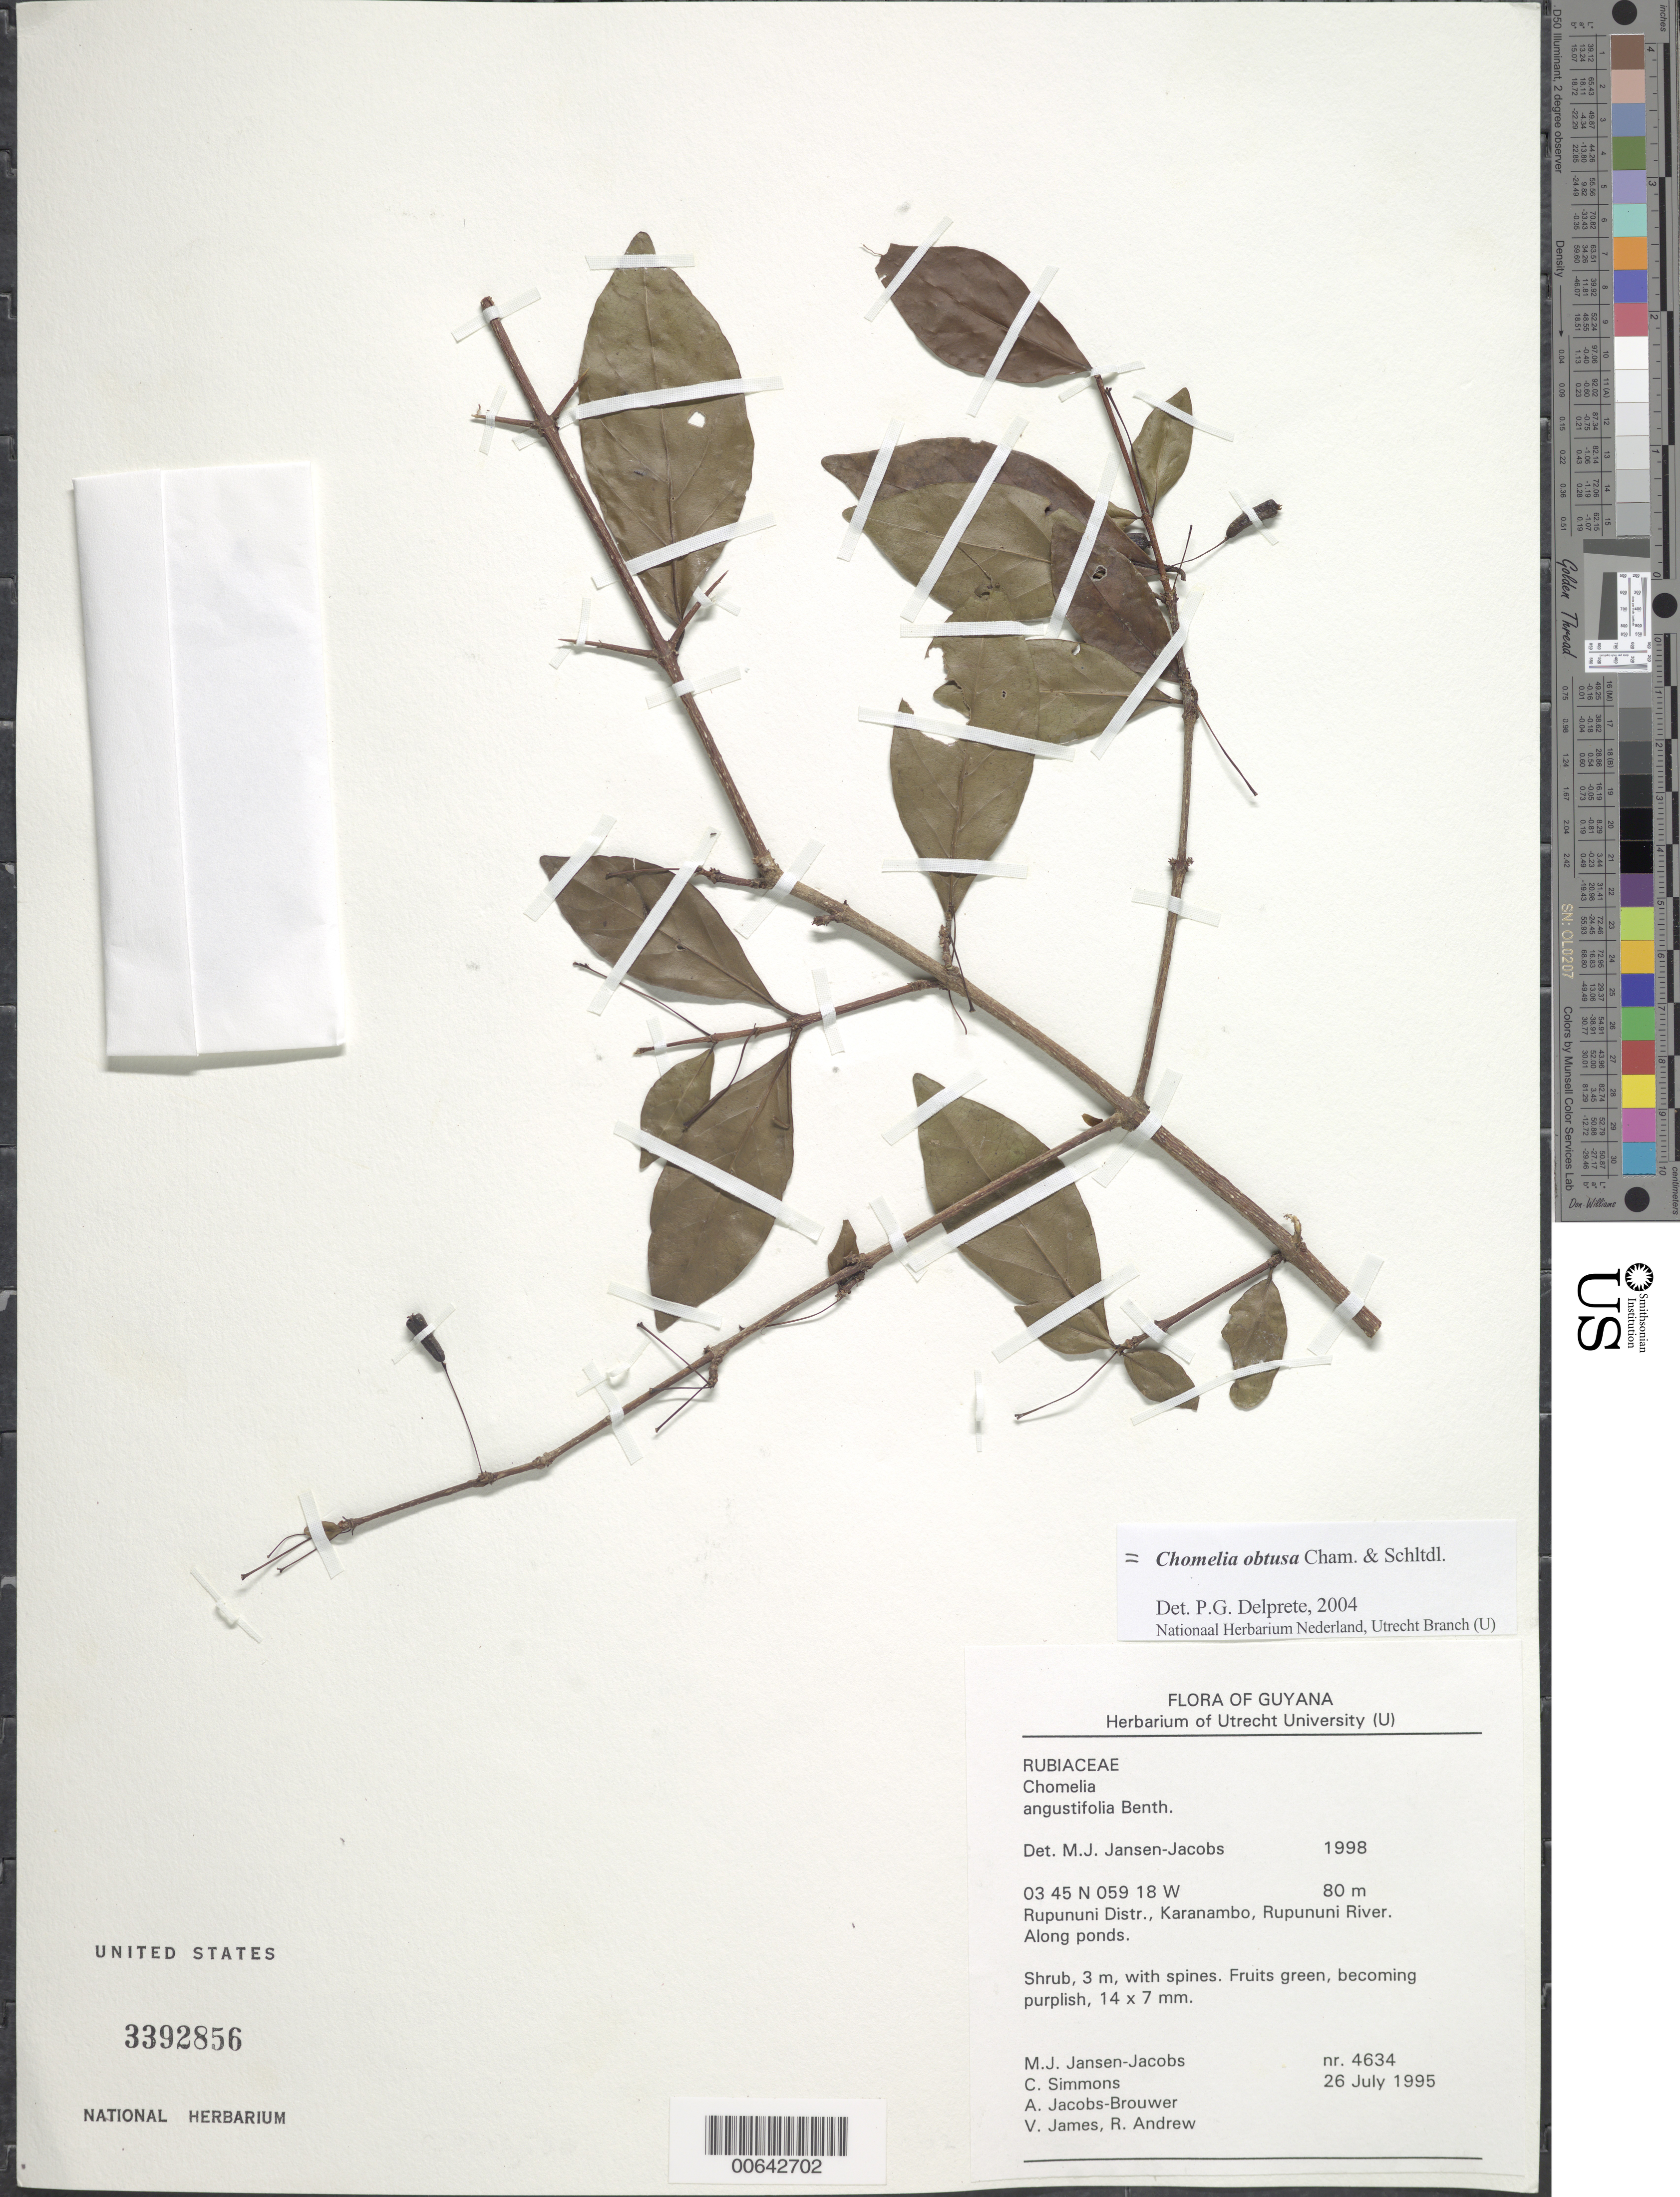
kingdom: Plantae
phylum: Tracheophyta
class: Magnoliopsida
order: Gentianales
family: Rubiaceae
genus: Chomelia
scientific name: Chomelia obtusa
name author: Cham. & Schltdl.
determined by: Delprete, P. G., Herb. de Guyane Cay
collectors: M. J. Jansen-Jacobs, C. Simons, A. Jacobs-Brouwer, V. James & R. Andrew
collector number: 4634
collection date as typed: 26-Jul-95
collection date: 1995-07-26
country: Guyana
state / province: U. Takutu-U. Essequibo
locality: Karanambo, Rupununi River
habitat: Along ponds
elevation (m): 80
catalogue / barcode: US 3392856